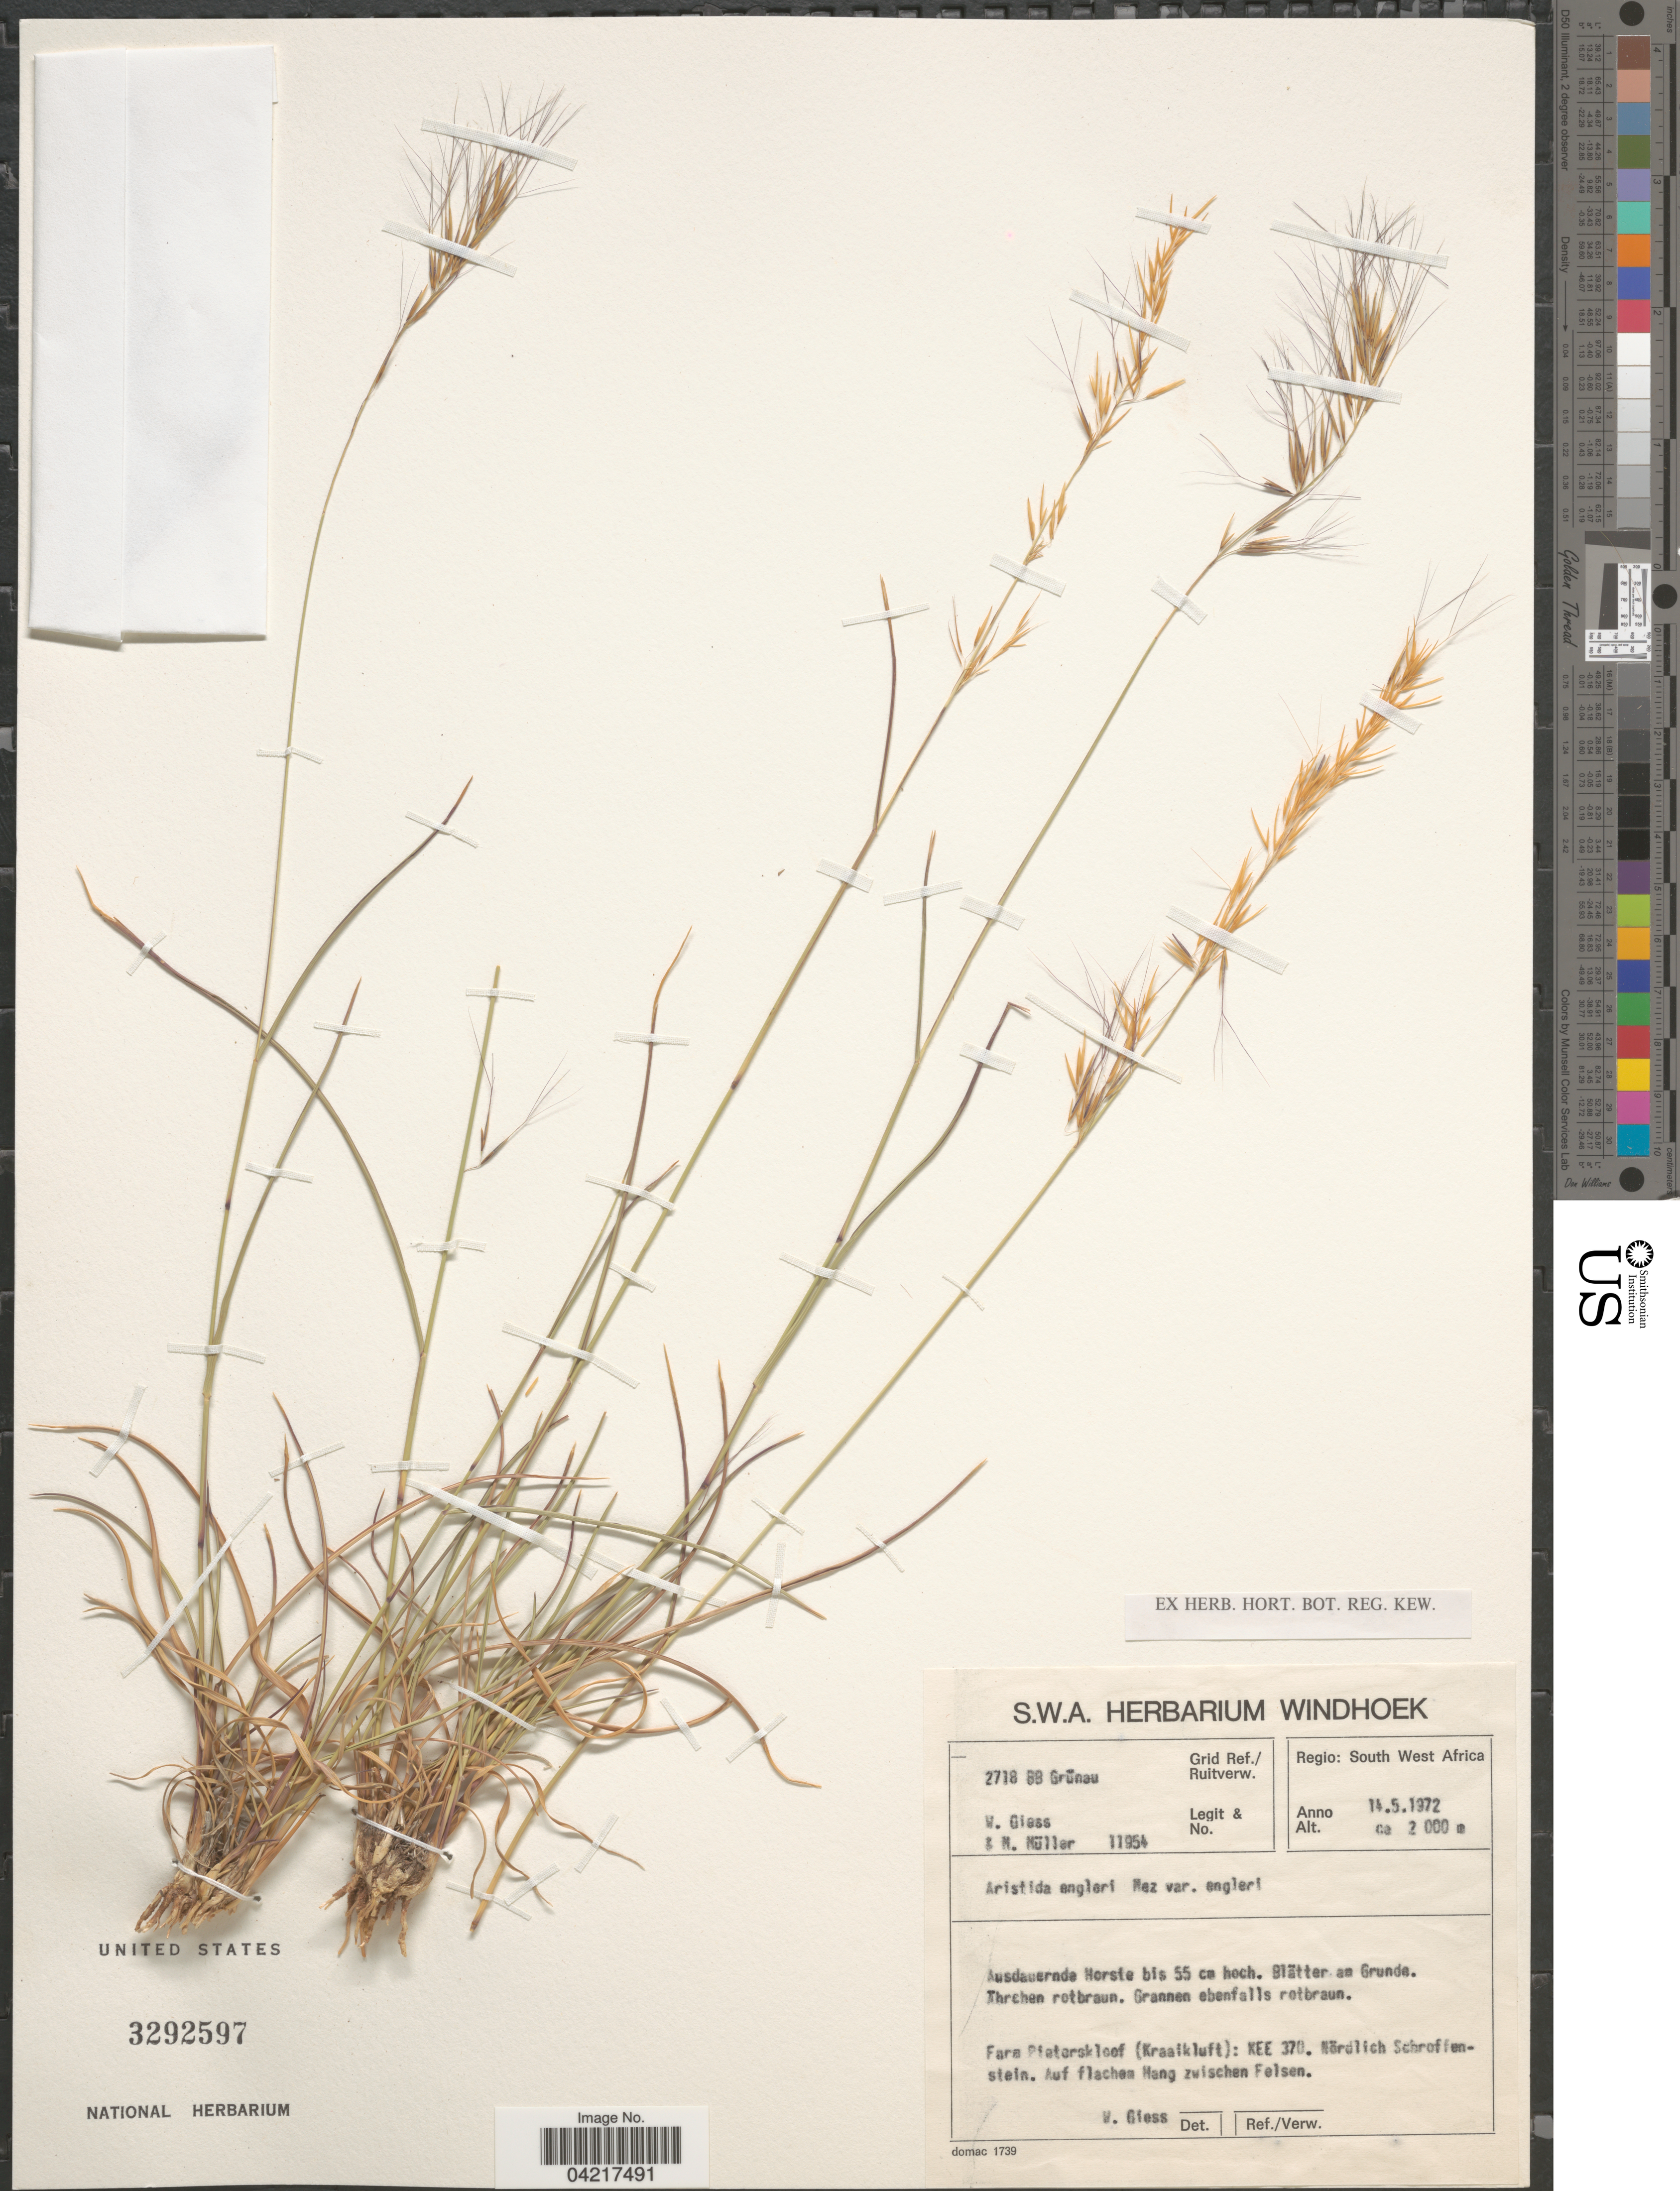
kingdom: Plantae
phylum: Tracheophyta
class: Liliopsida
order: Poales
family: Poaceae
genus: Aristida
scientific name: Aristida engleri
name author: Mez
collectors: W. Giess & M. Müller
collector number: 11954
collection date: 1972-05-14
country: Namibia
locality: Region: South West Africa. 2718 BB Grünau. Farm Pieterskloof (Kraaikluft): KEE 370. Nördlich Schroffenstein. Auf flachen Hang zwischen Felsen.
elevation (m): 2000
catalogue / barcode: US 3292597